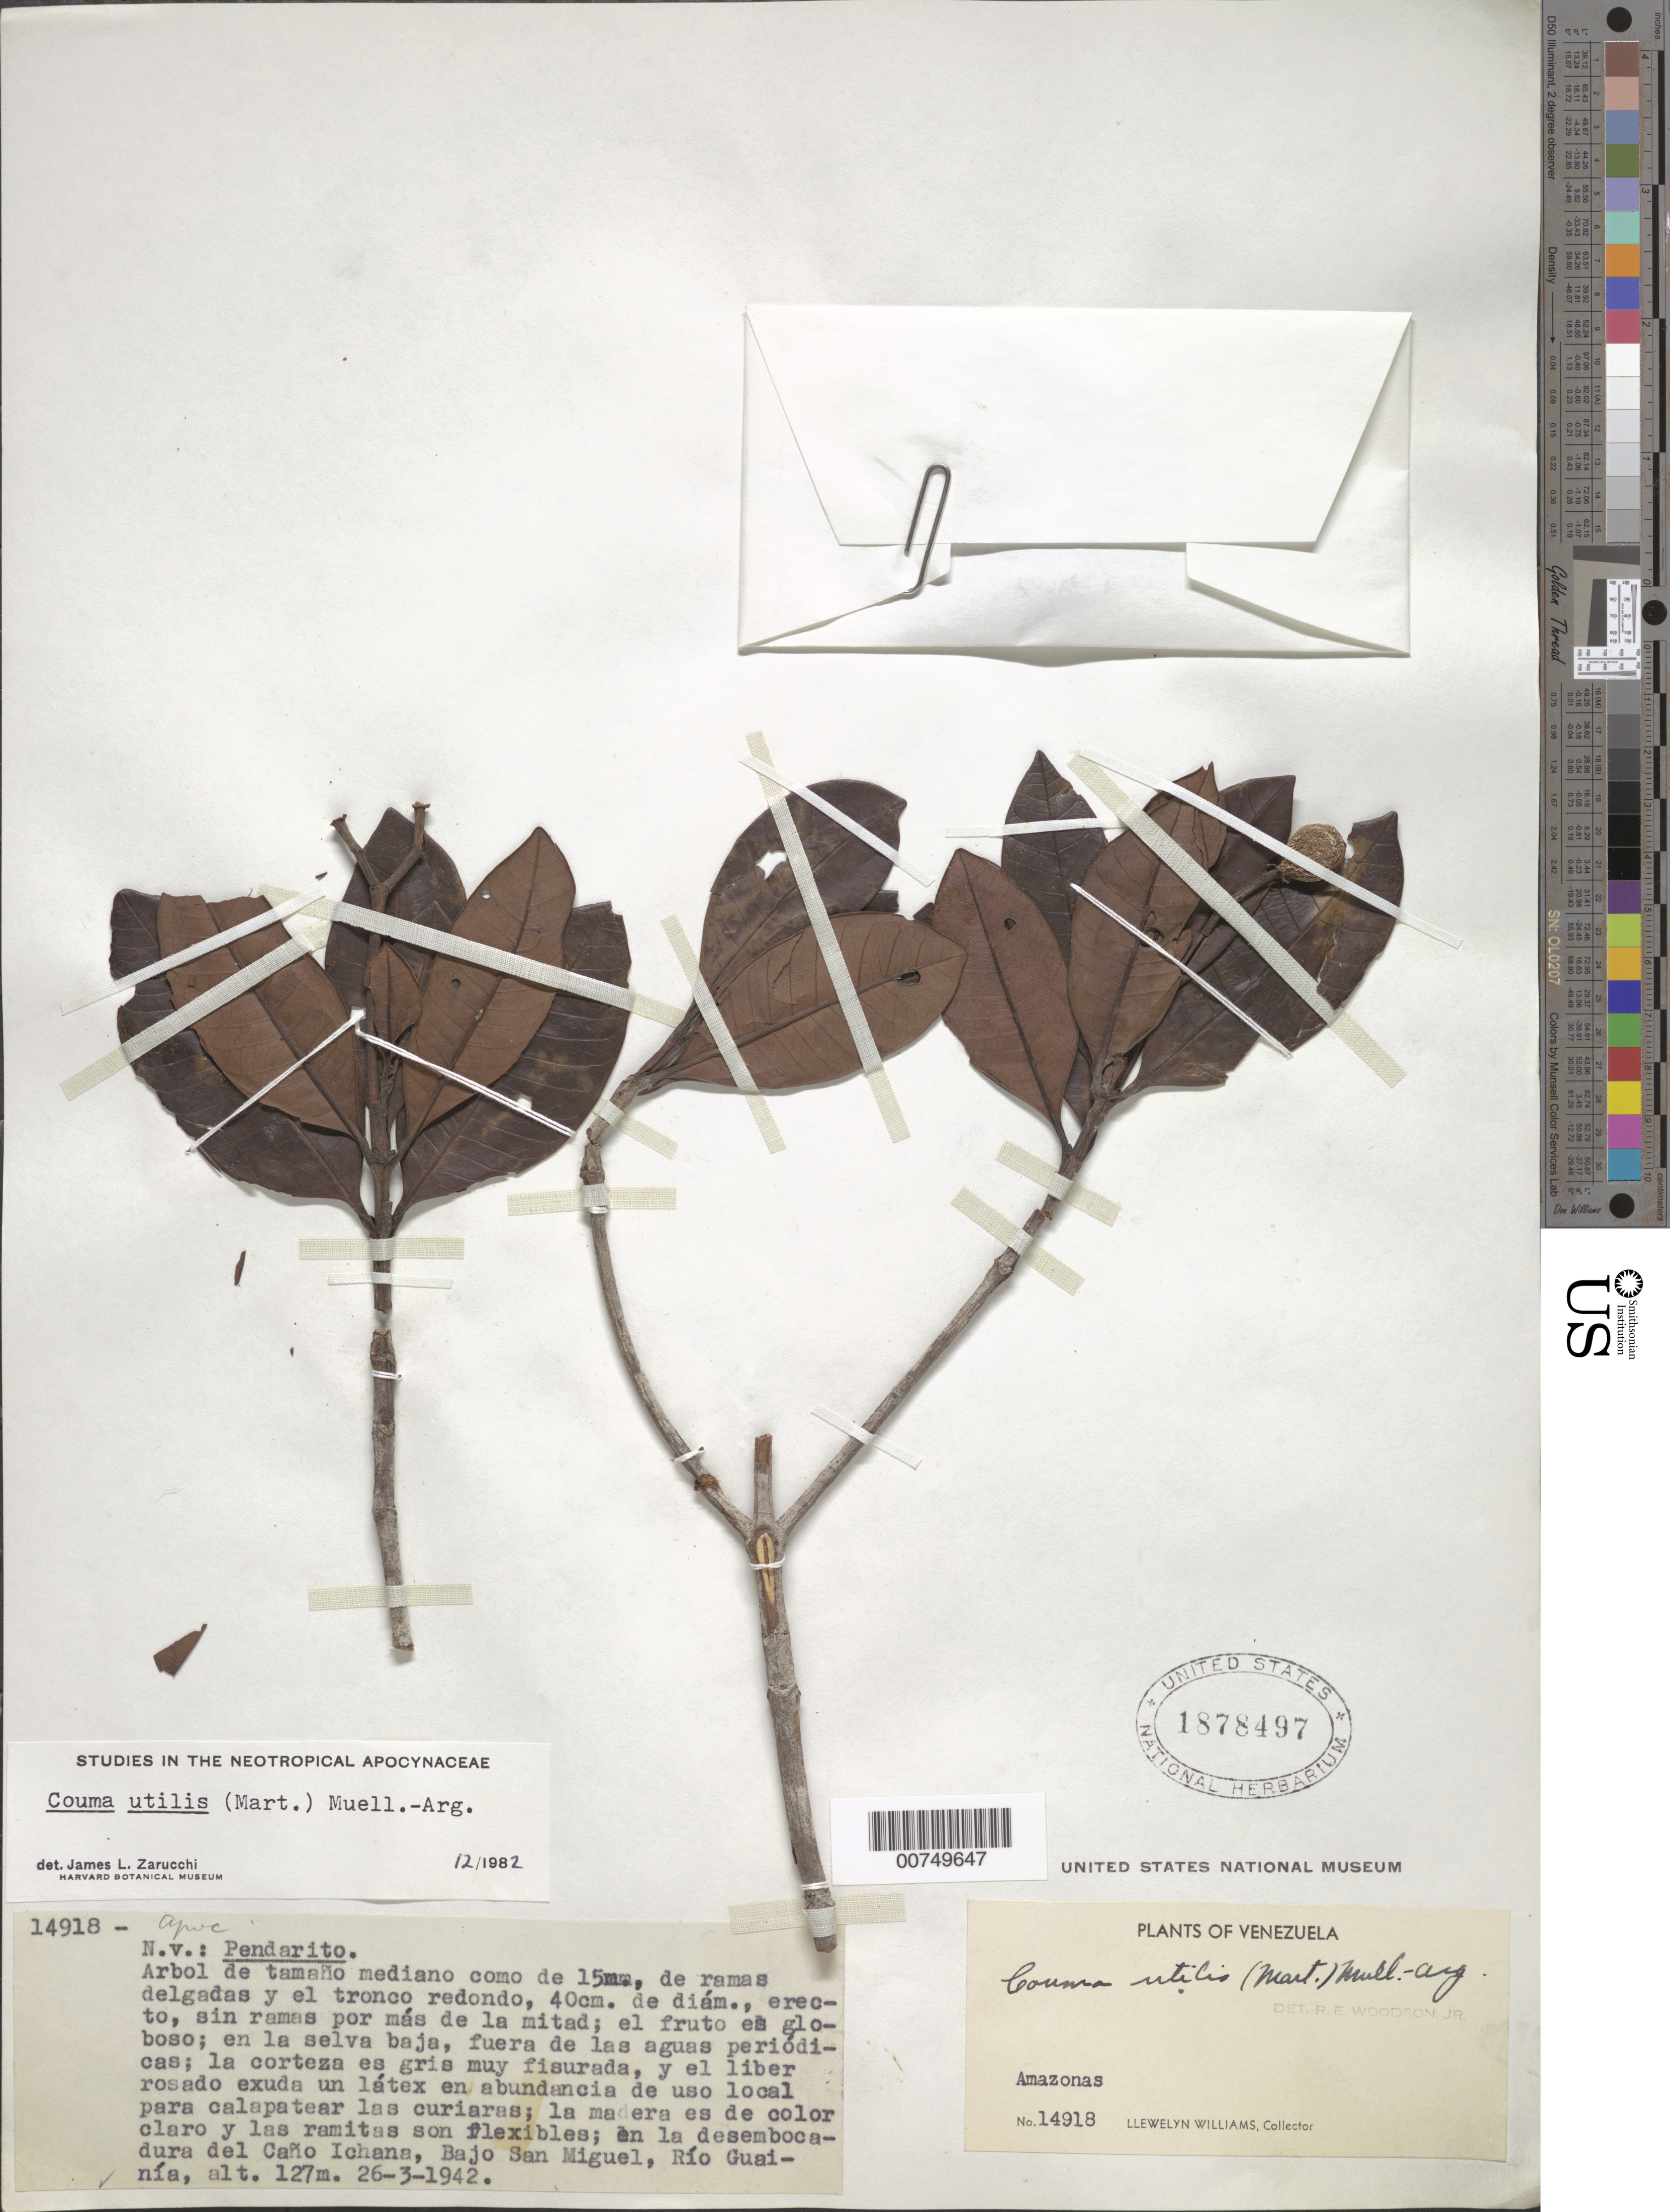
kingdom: Plantae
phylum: Tracheophyta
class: Magnoliopsida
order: Gentianales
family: Apocynaceae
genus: Couma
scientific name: Couma utilis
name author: (Mart.) Müll. Arg.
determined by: Zarucchi, J. L.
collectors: Ll. Williams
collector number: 14918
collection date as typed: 26-Mar-42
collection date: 1942-03-26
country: Venezuela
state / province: Amazonas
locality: Río Guainia, Bajo San Miguel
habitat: Selva baja, fuera de las aguas periodicas, en la desembocadura del Cano Ichana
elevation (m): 120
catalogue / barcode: US 1878497